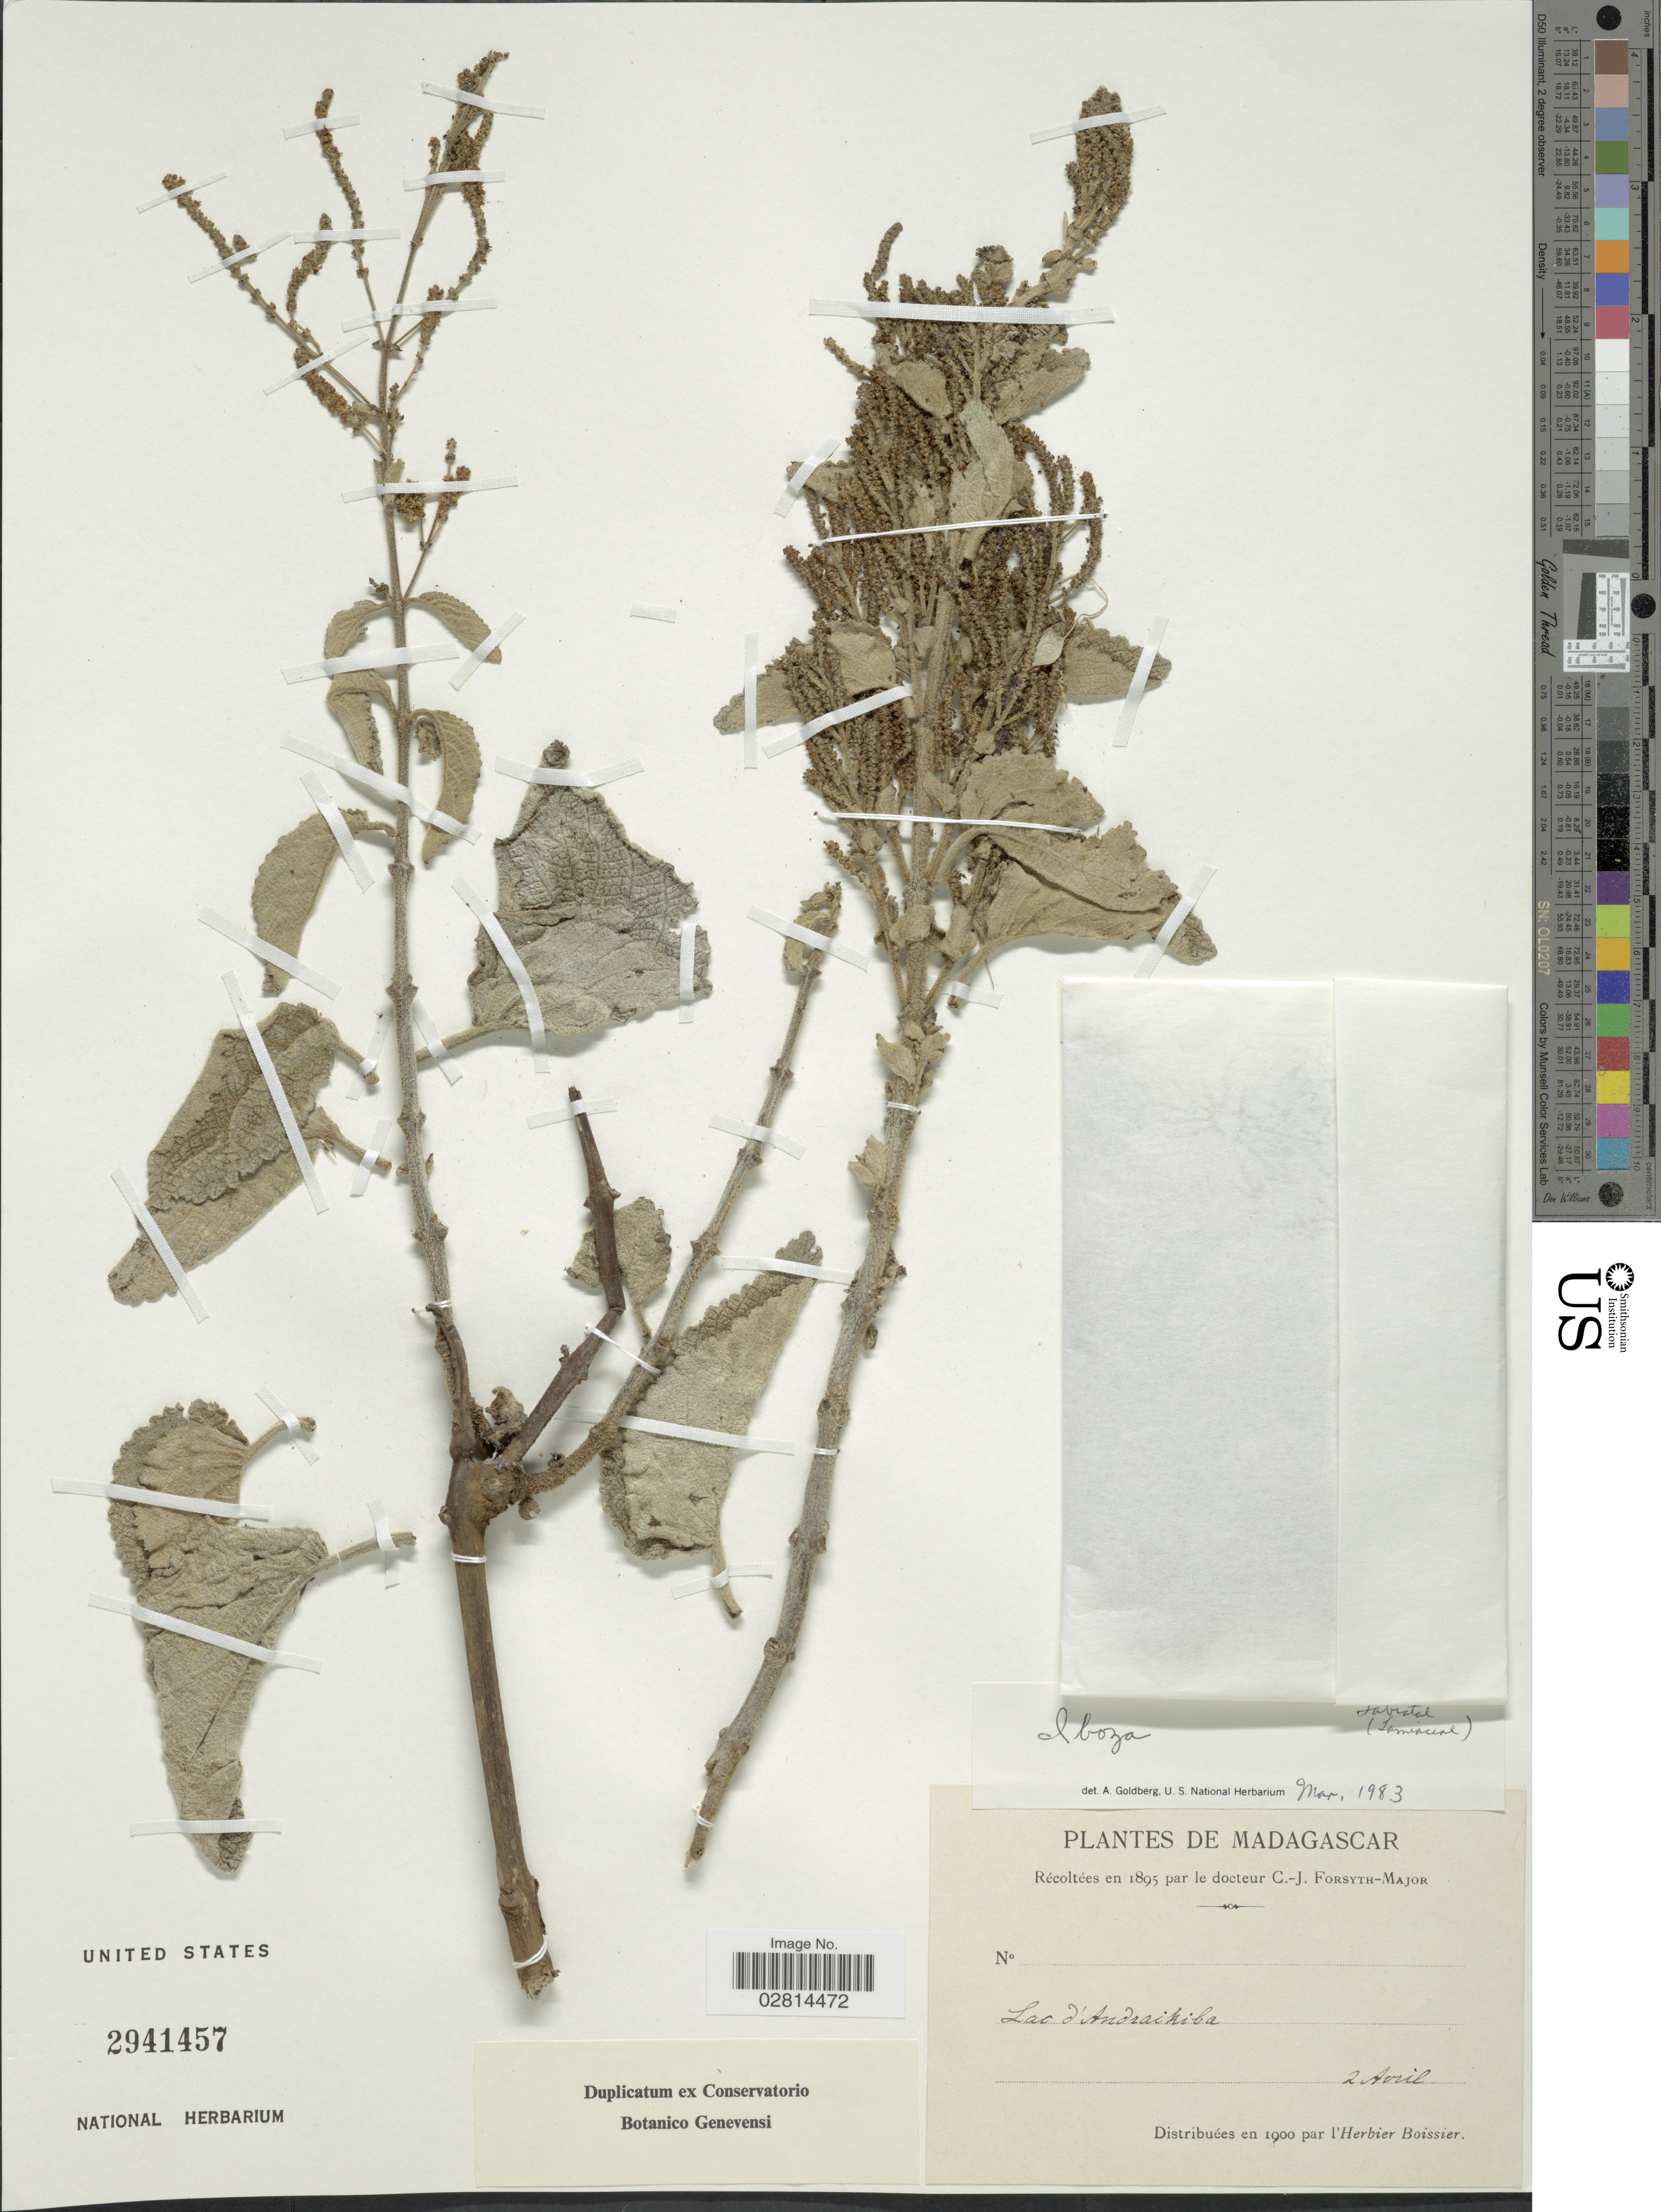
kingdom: Plantae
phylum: Tracheophyta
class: Magnoliopsida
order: Lamiales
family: Lamiaceae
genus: Tetradenia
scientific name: Tetradenia sp.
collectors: C. Forsyth-Major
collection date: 1895-04-02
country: Madagascar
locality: Lac d'Andraikiba.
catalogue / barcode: US 2941457